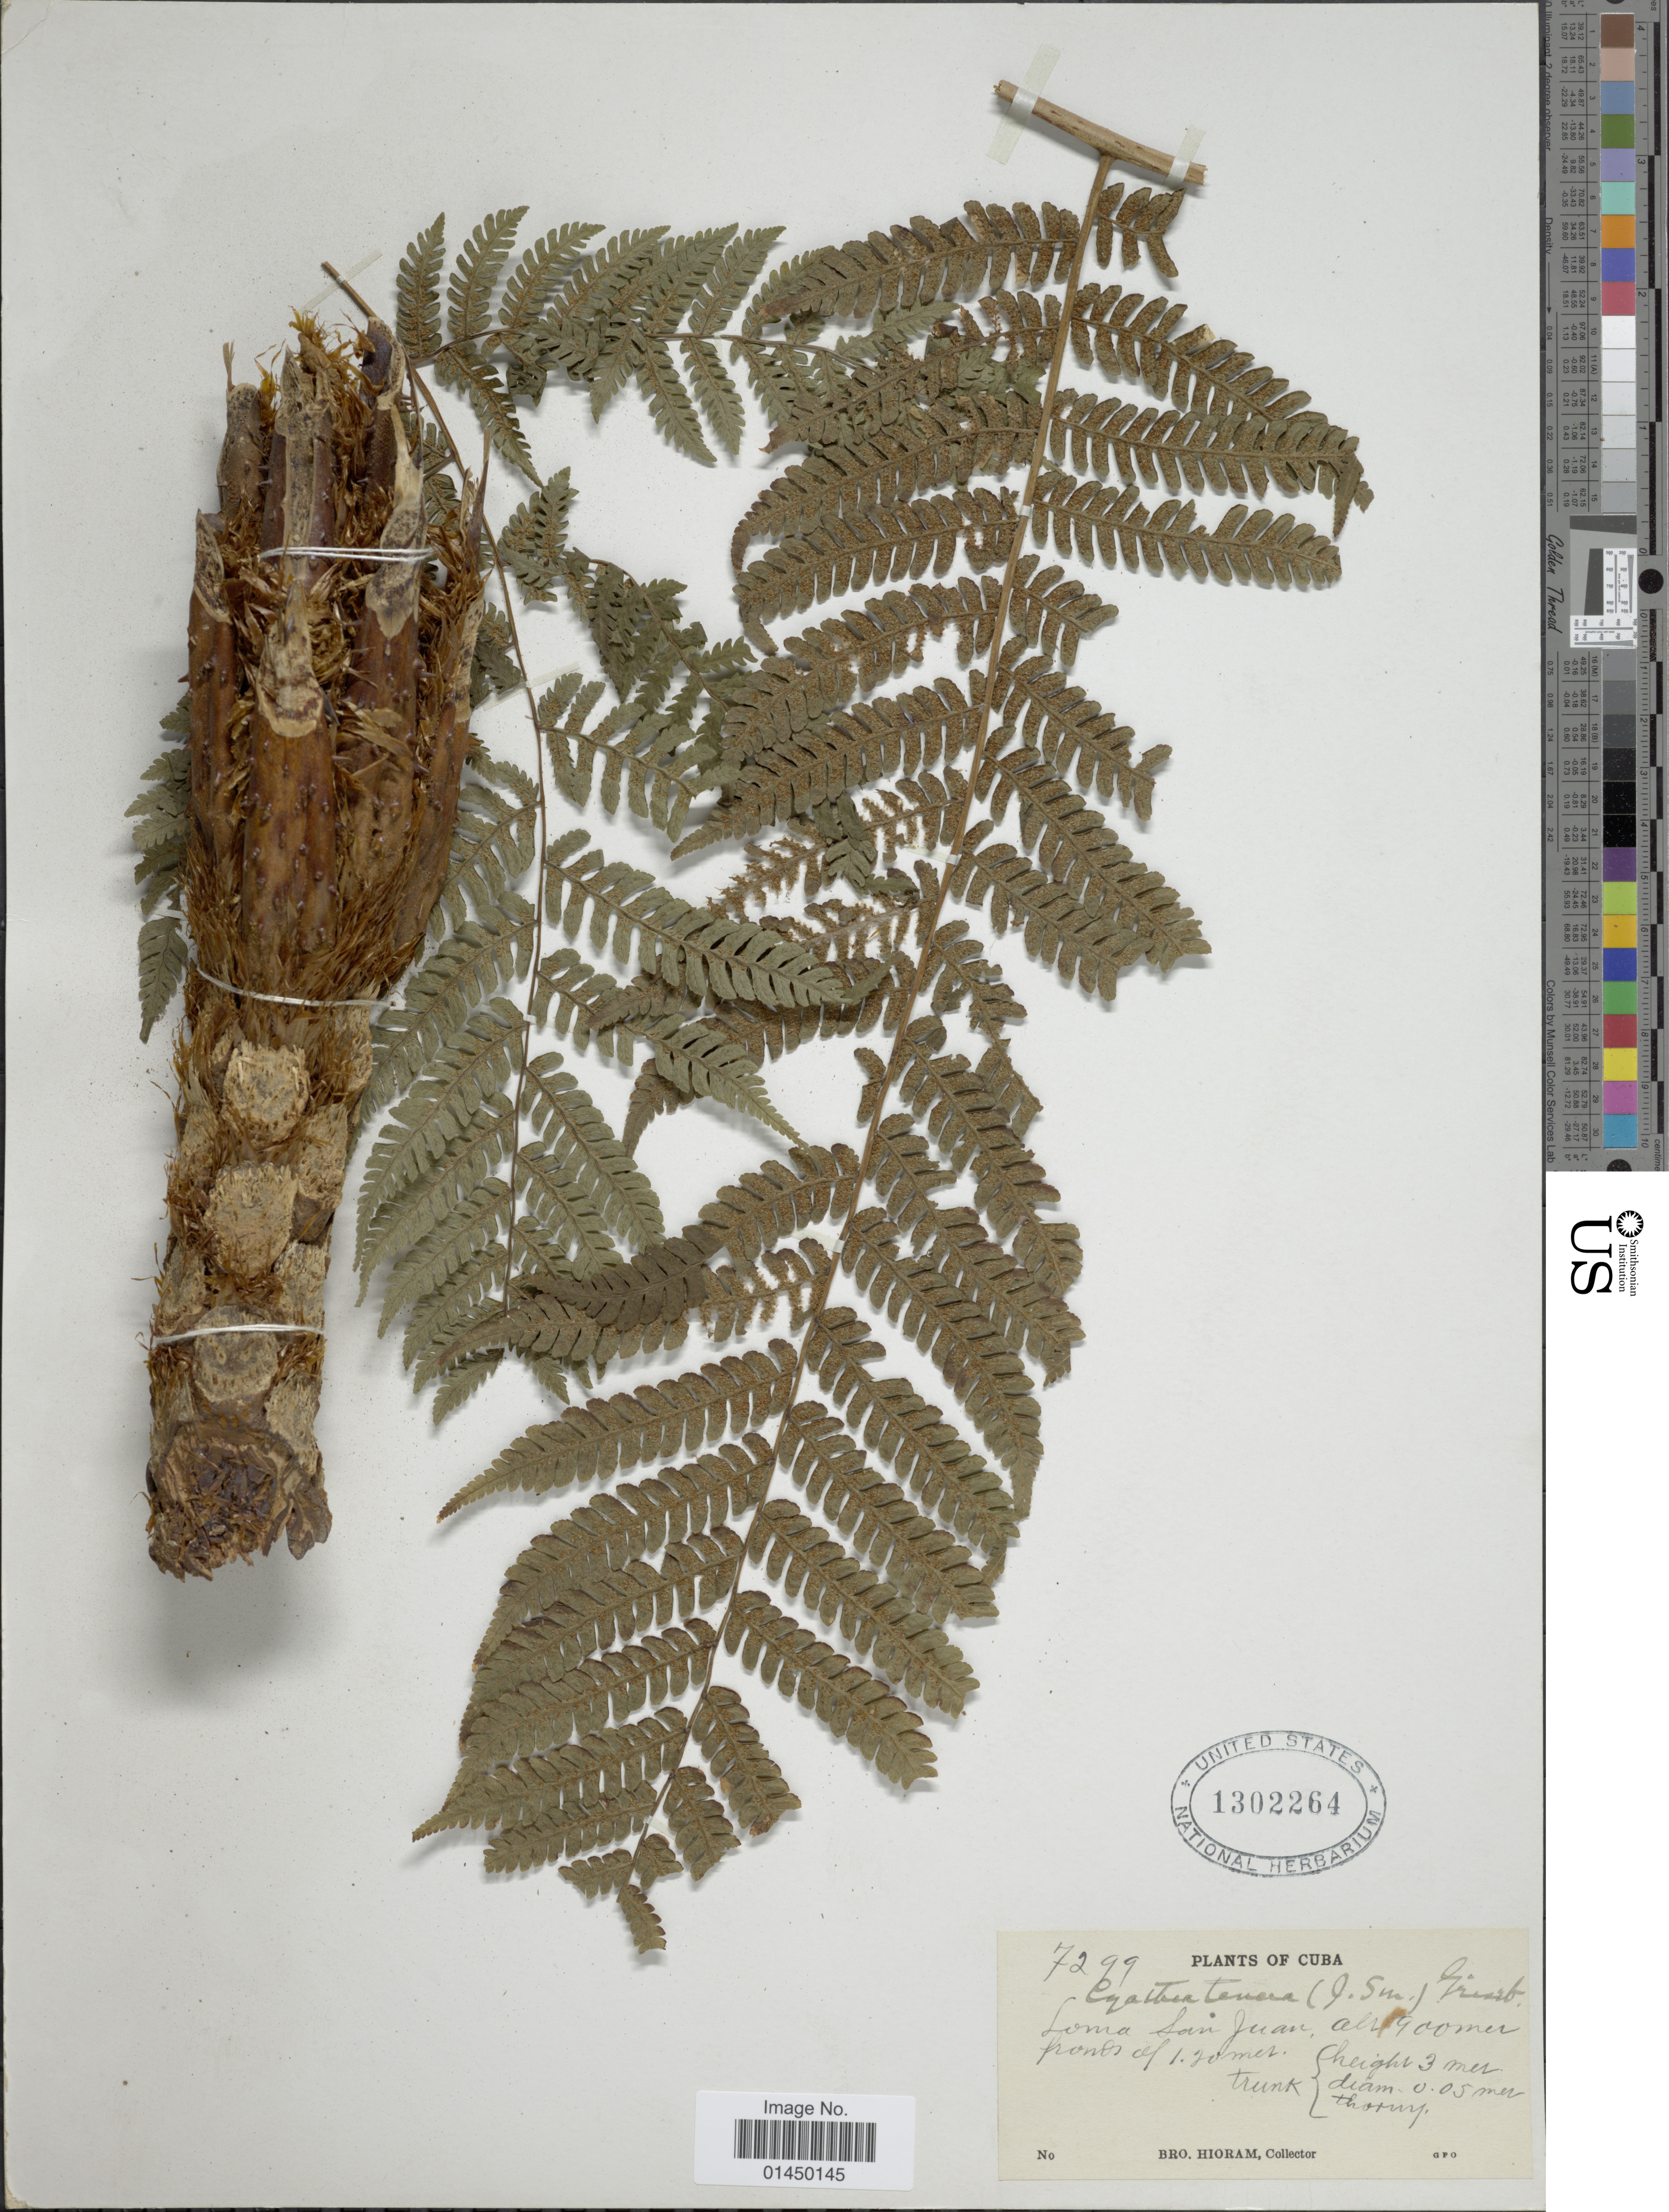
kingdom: Plantae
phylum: Tracheophyta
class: Polypodiopsida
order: Cyatheales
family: Cyatheaceae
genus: Cyathea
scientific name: Cyathea furfuracea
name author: Christ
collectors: Bro. Hioram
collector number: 7299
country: Cuba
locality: Loma San Juan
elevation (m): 900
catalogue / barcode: US 1302264